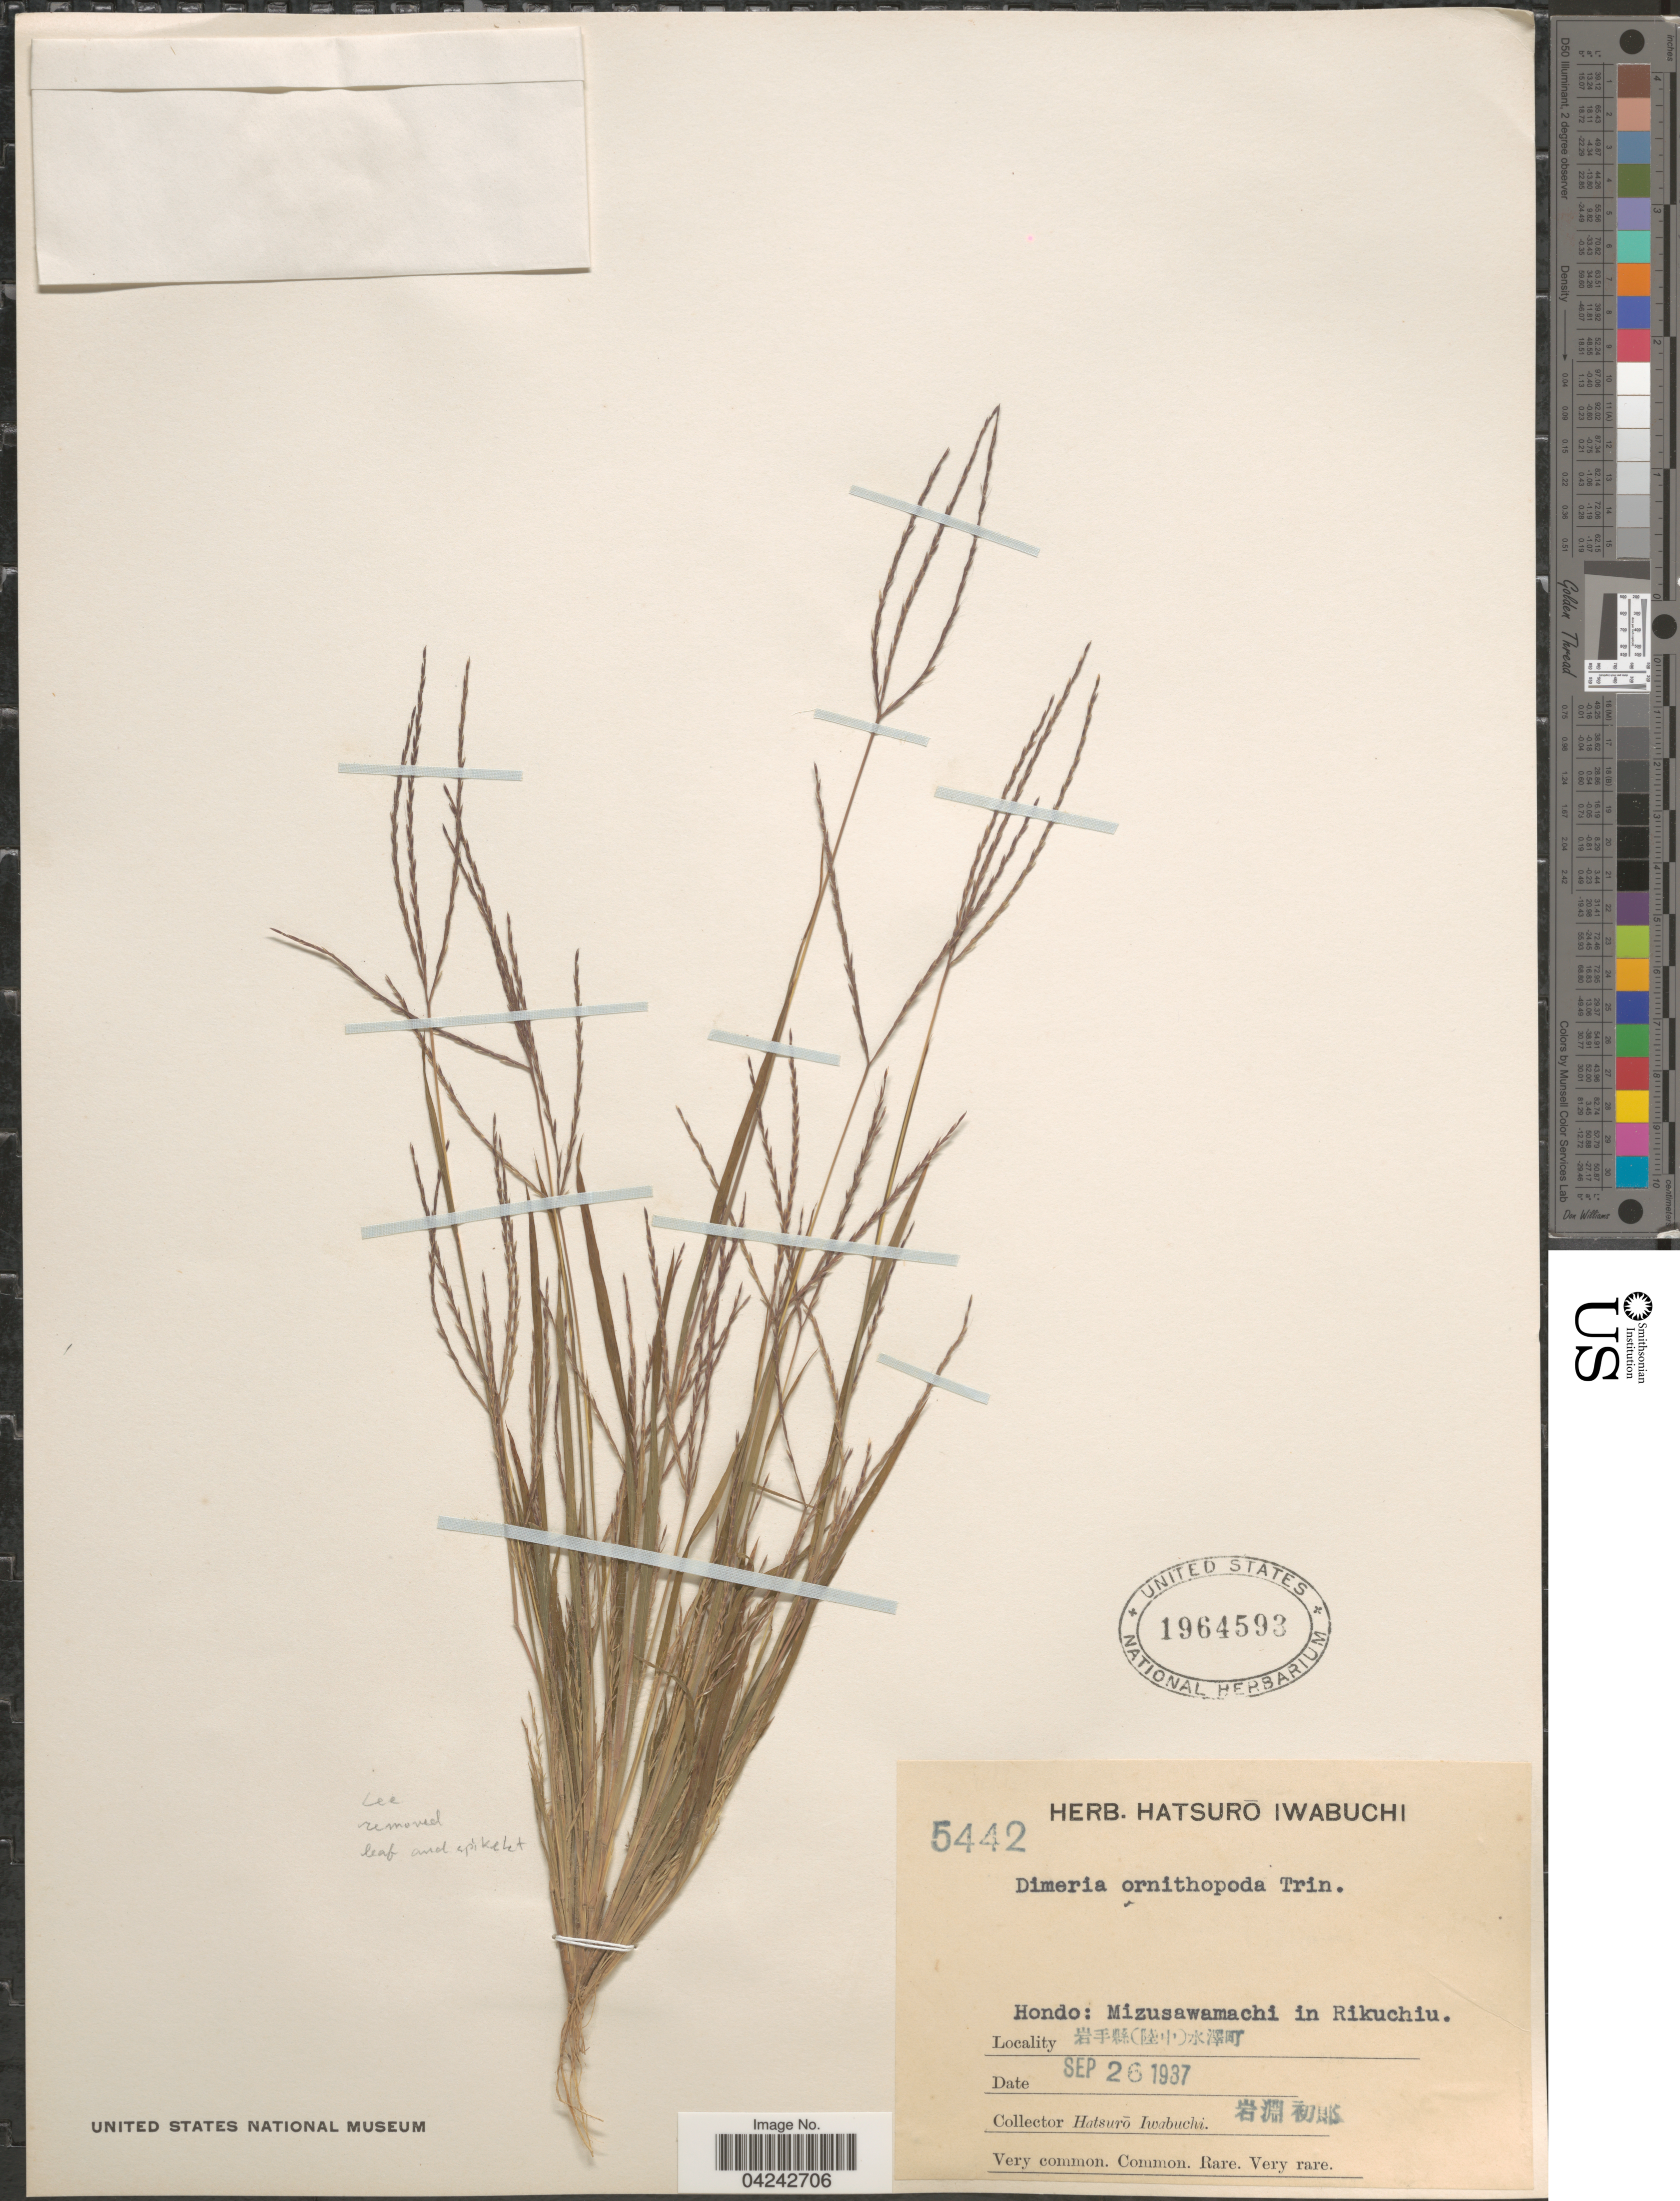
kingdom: Plantae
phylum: Tracheophyta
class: Liliopsida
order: Poales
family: Poaceae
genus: Dimeria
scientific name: Dimeria ornithopoda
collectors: H. Iwabuchi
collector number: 5442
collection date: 1937-09-26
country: Japan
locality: Hondo: Mizusawamachi in Rikuchiu. X.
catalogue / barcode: US 1964593